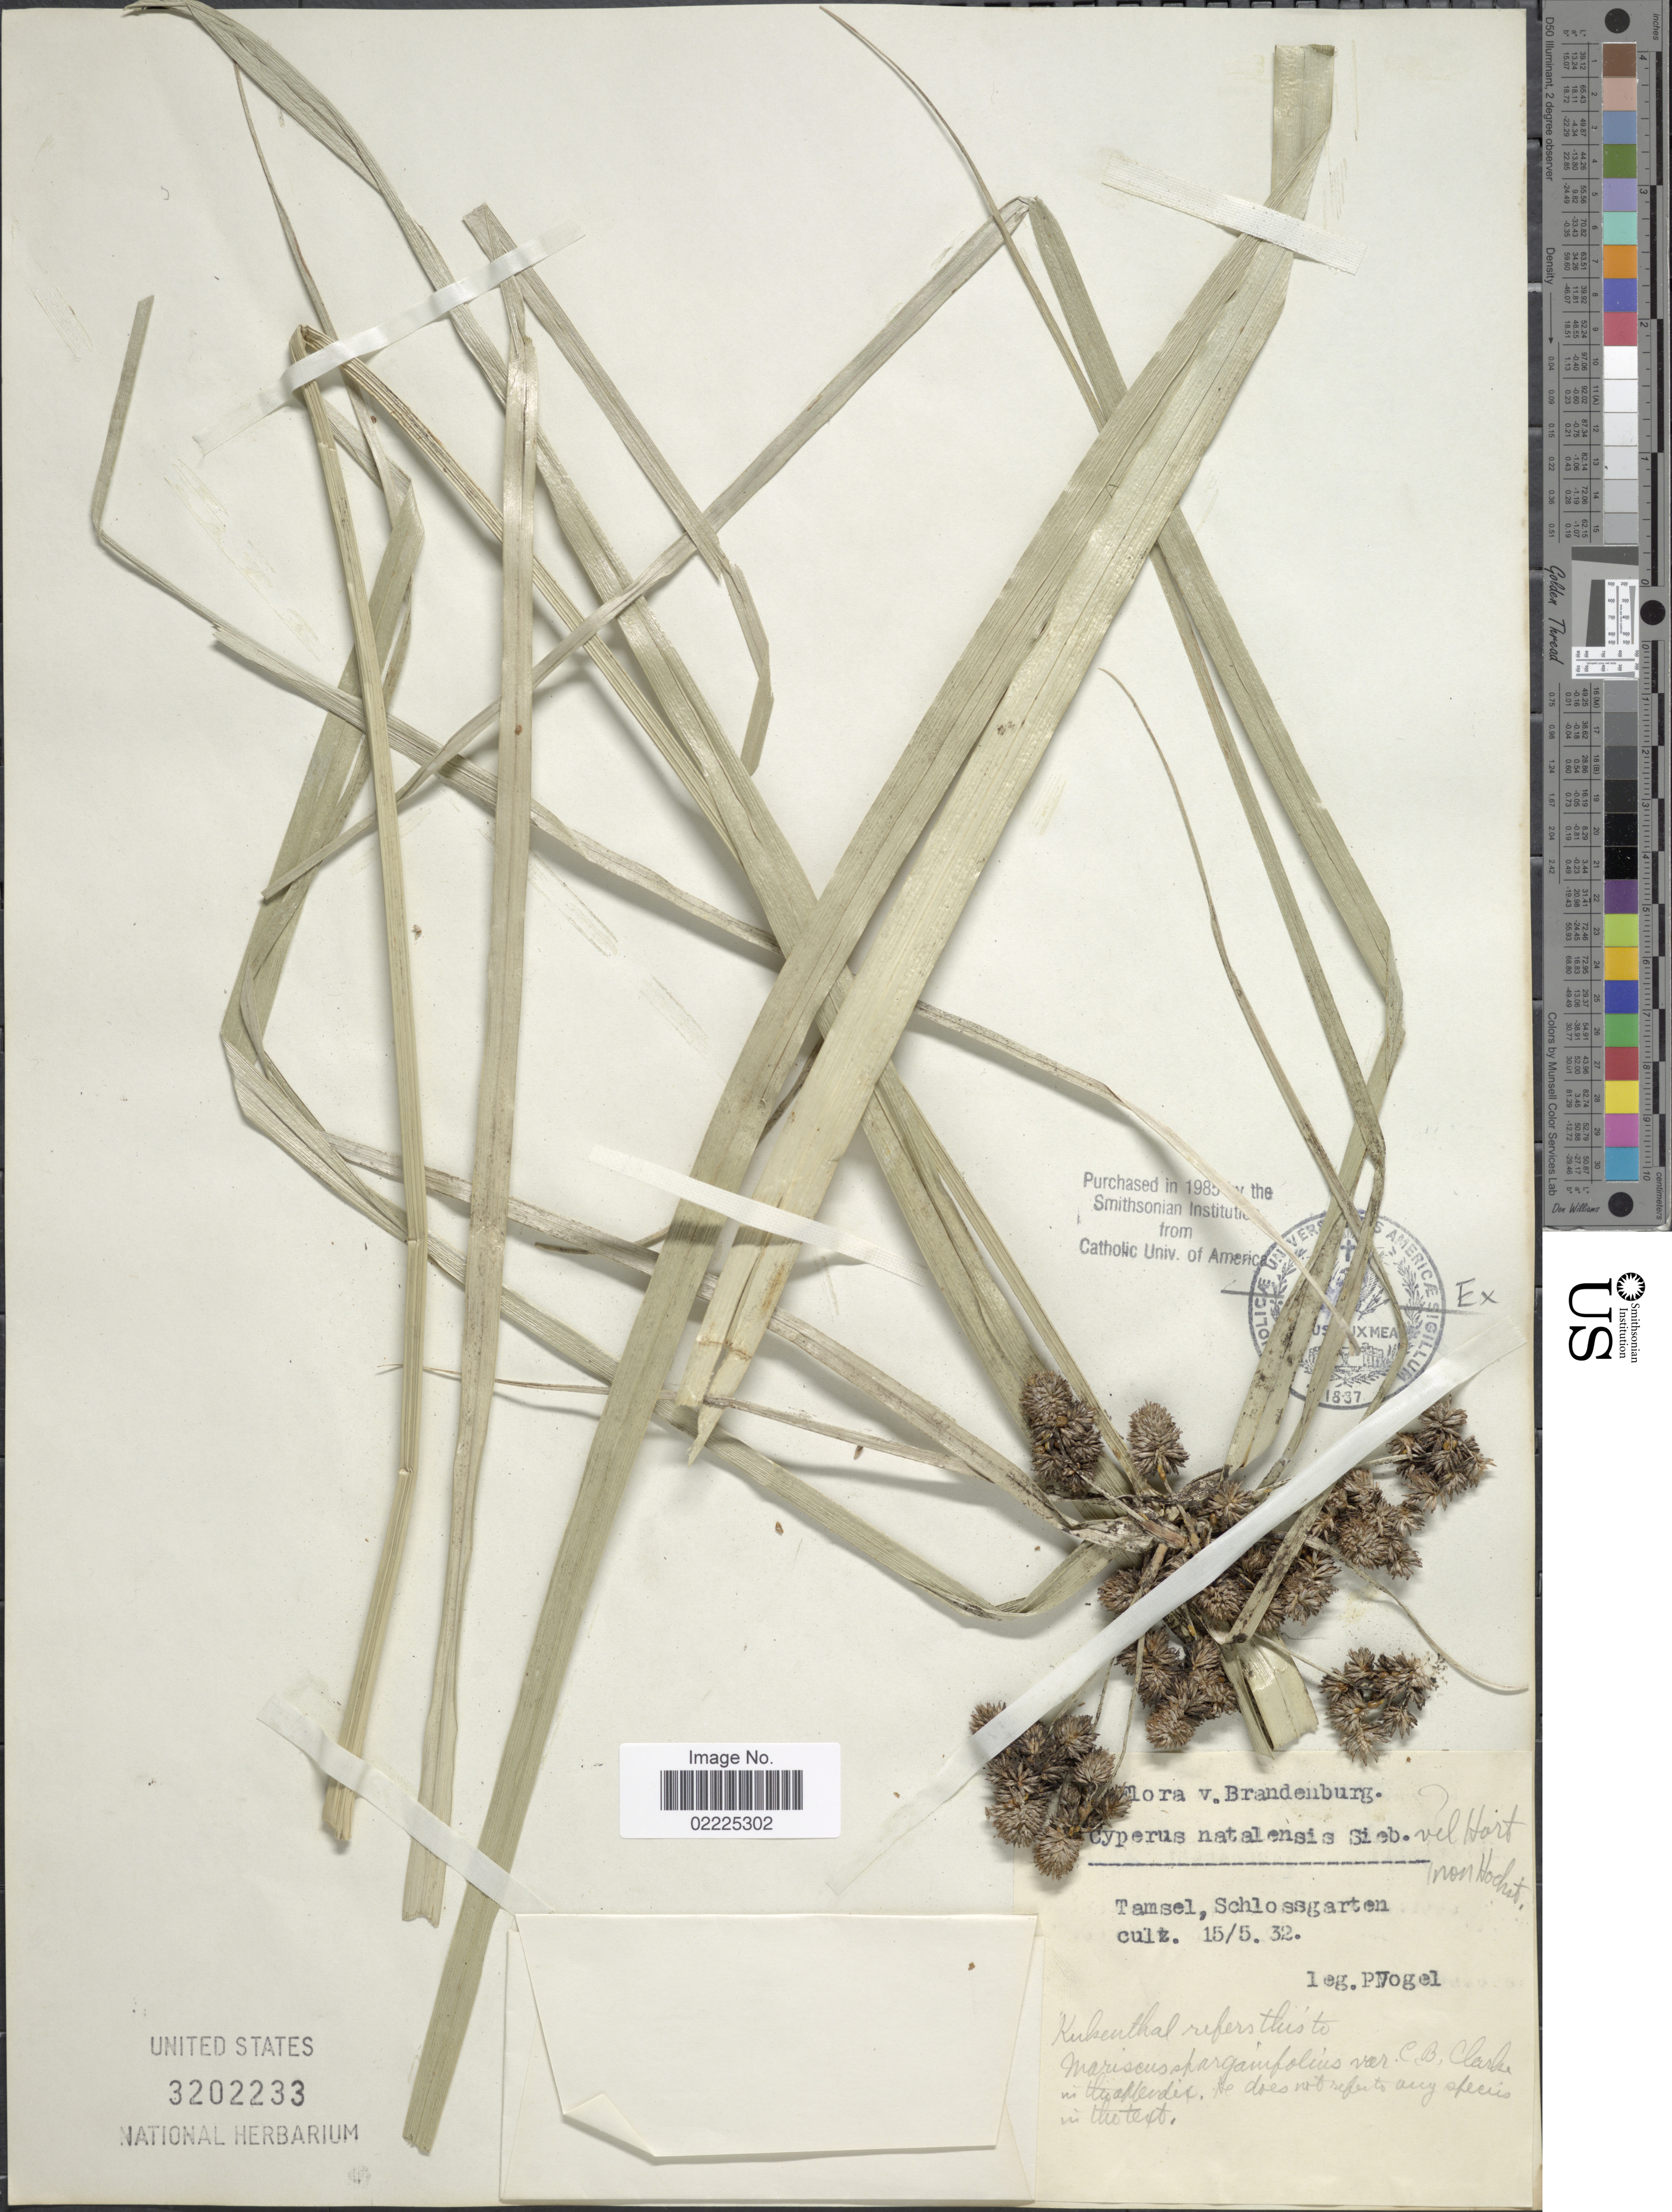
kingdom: Plantae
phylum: Tracheophyta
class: Liliopsida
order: Poales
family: Cyperaceae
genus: Cyperus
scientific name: Cyperus ligularis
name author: L.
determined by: Strong, Mark T., (BOT), Smithsonian Institution - National Museum of Natural History (UNITED STATES)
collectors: P. Vogel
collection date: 1932-05-15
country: Germany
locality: Brandenburg, Tamsel, Schlossgarten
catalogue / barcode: US 3202233